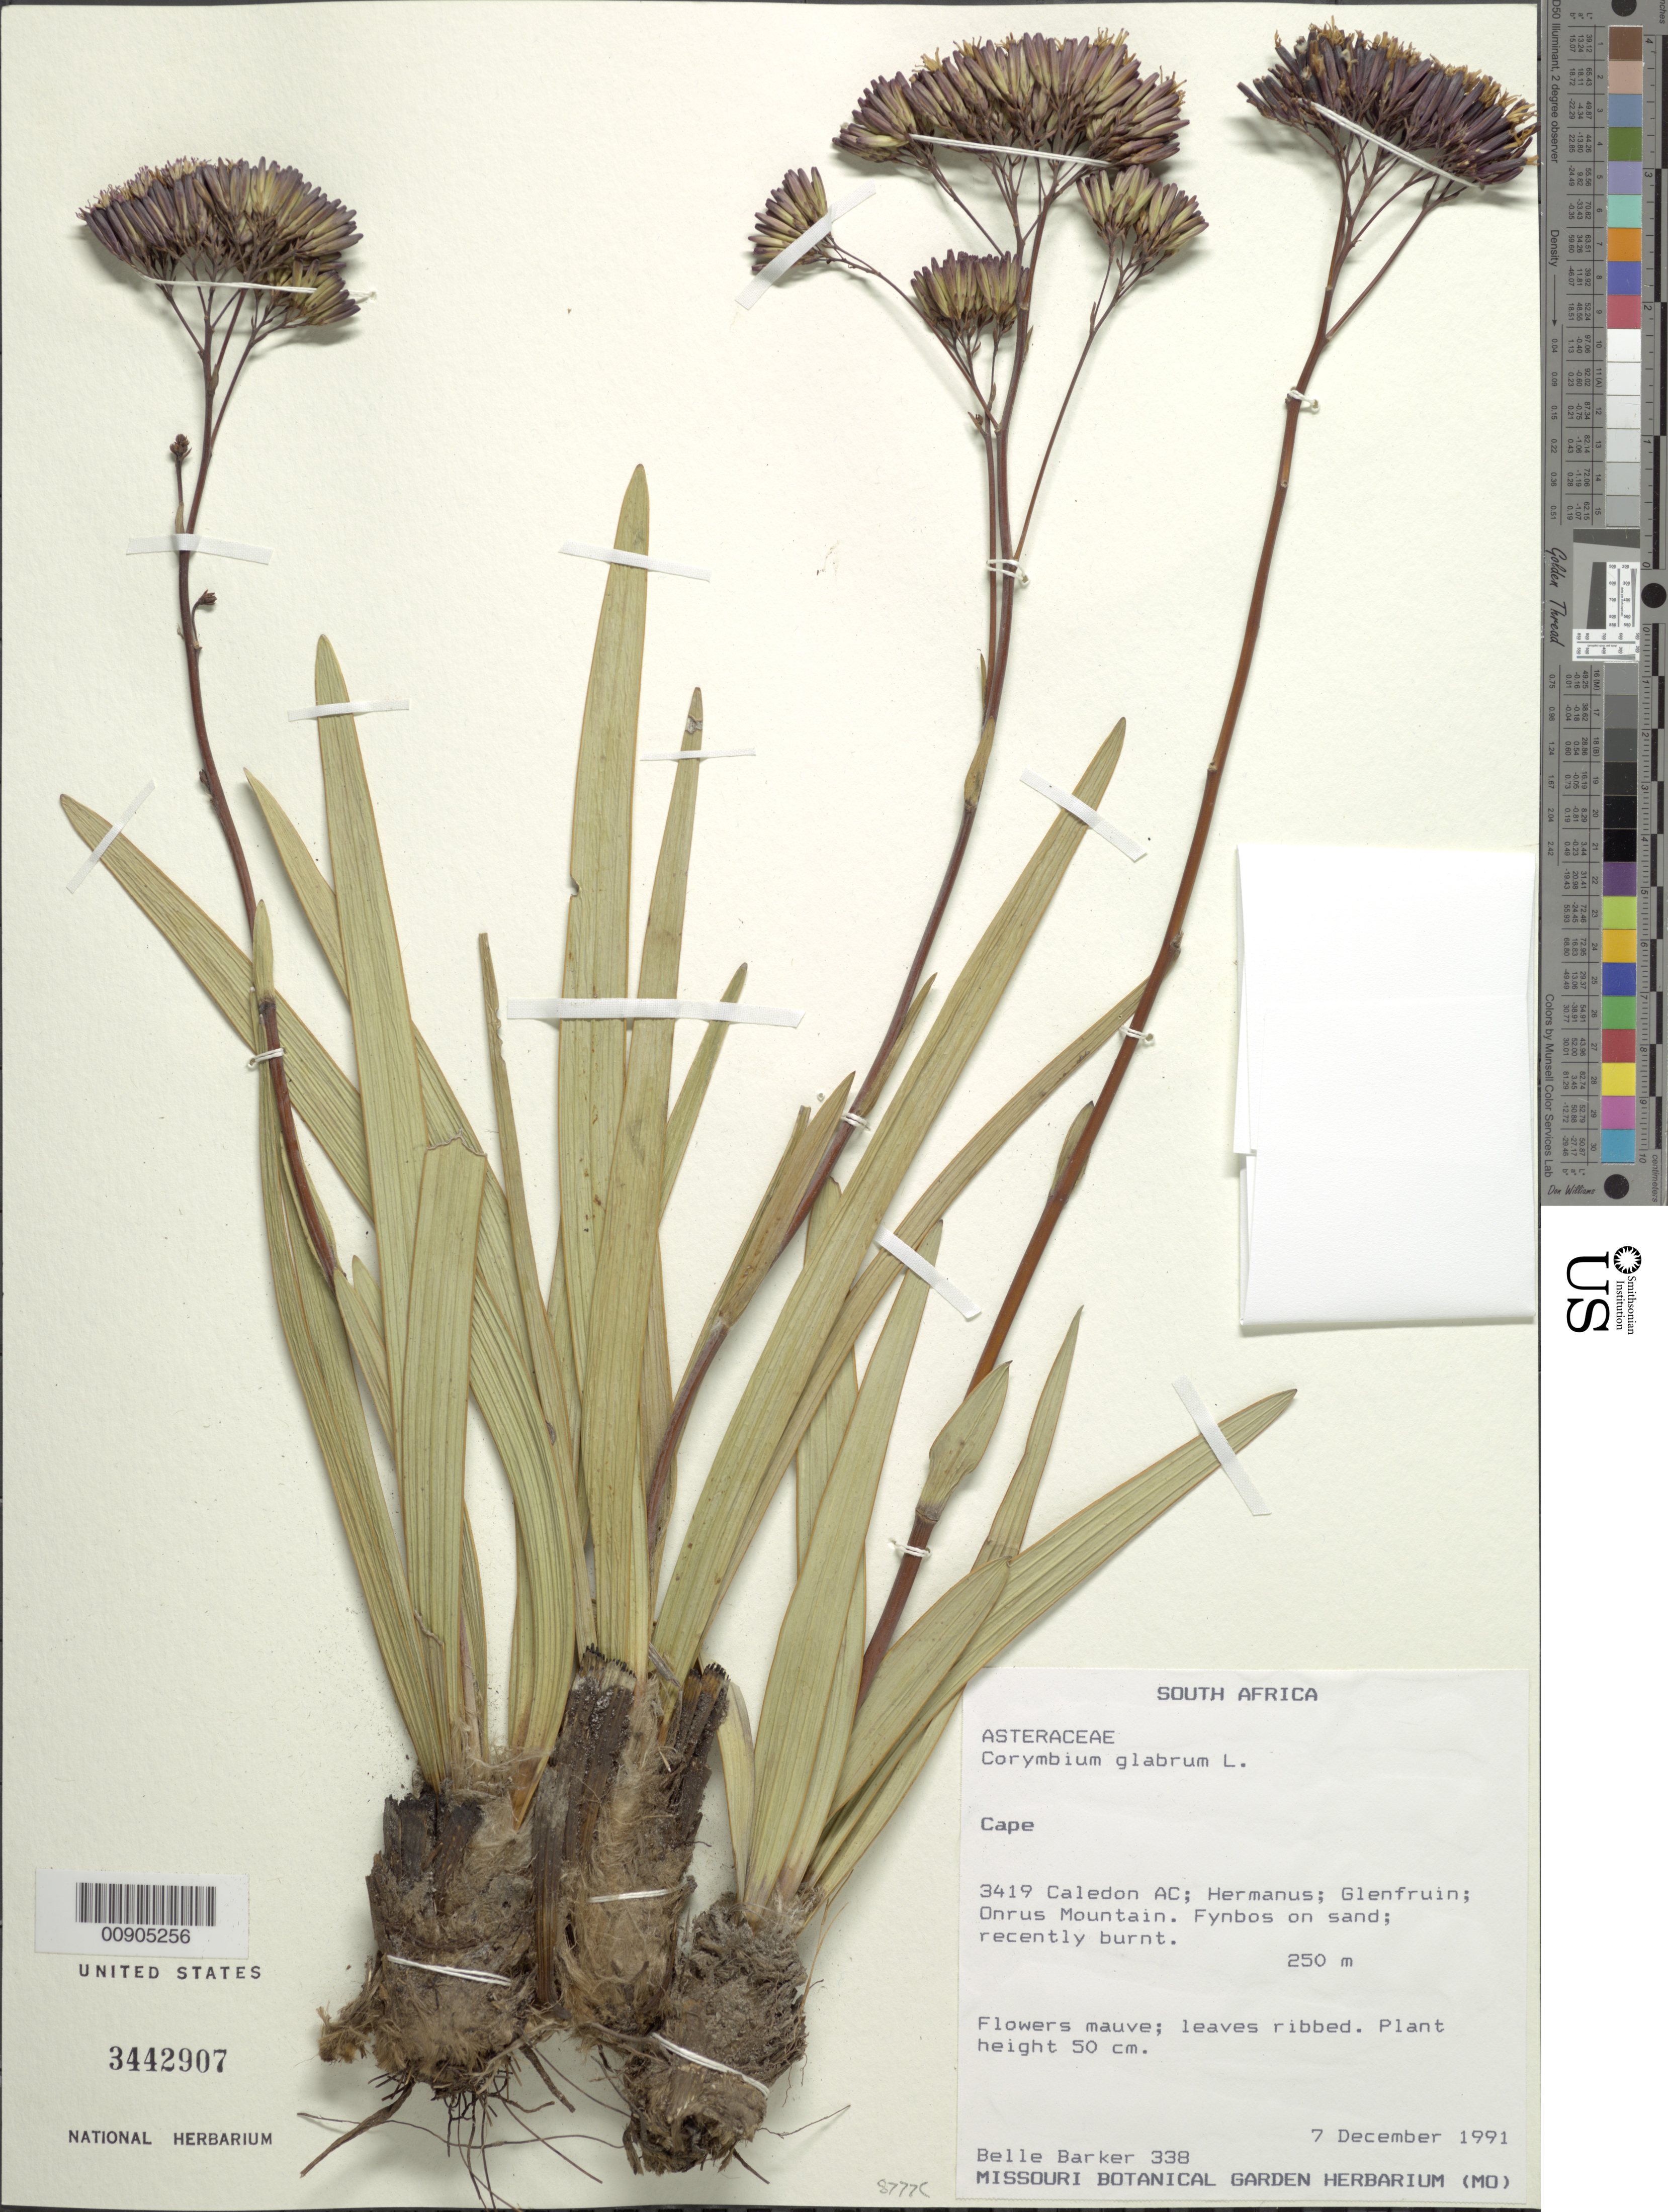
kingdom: Plantae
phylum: Tracheophyta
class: Magnoliopsida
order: Asterales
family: Asteraceae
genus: Corymbium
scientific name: Corymbium glabrum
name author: L.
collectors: B. Barker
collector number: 338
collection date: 1991-12-07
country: South Africa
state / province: Western Cape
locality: Cape Province, 3419 Caledon AC, Hermanus, Glenfruin, Onrus Mountain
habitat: Fynbos on sand; recently burned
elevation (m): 250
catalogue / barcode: US 3442907